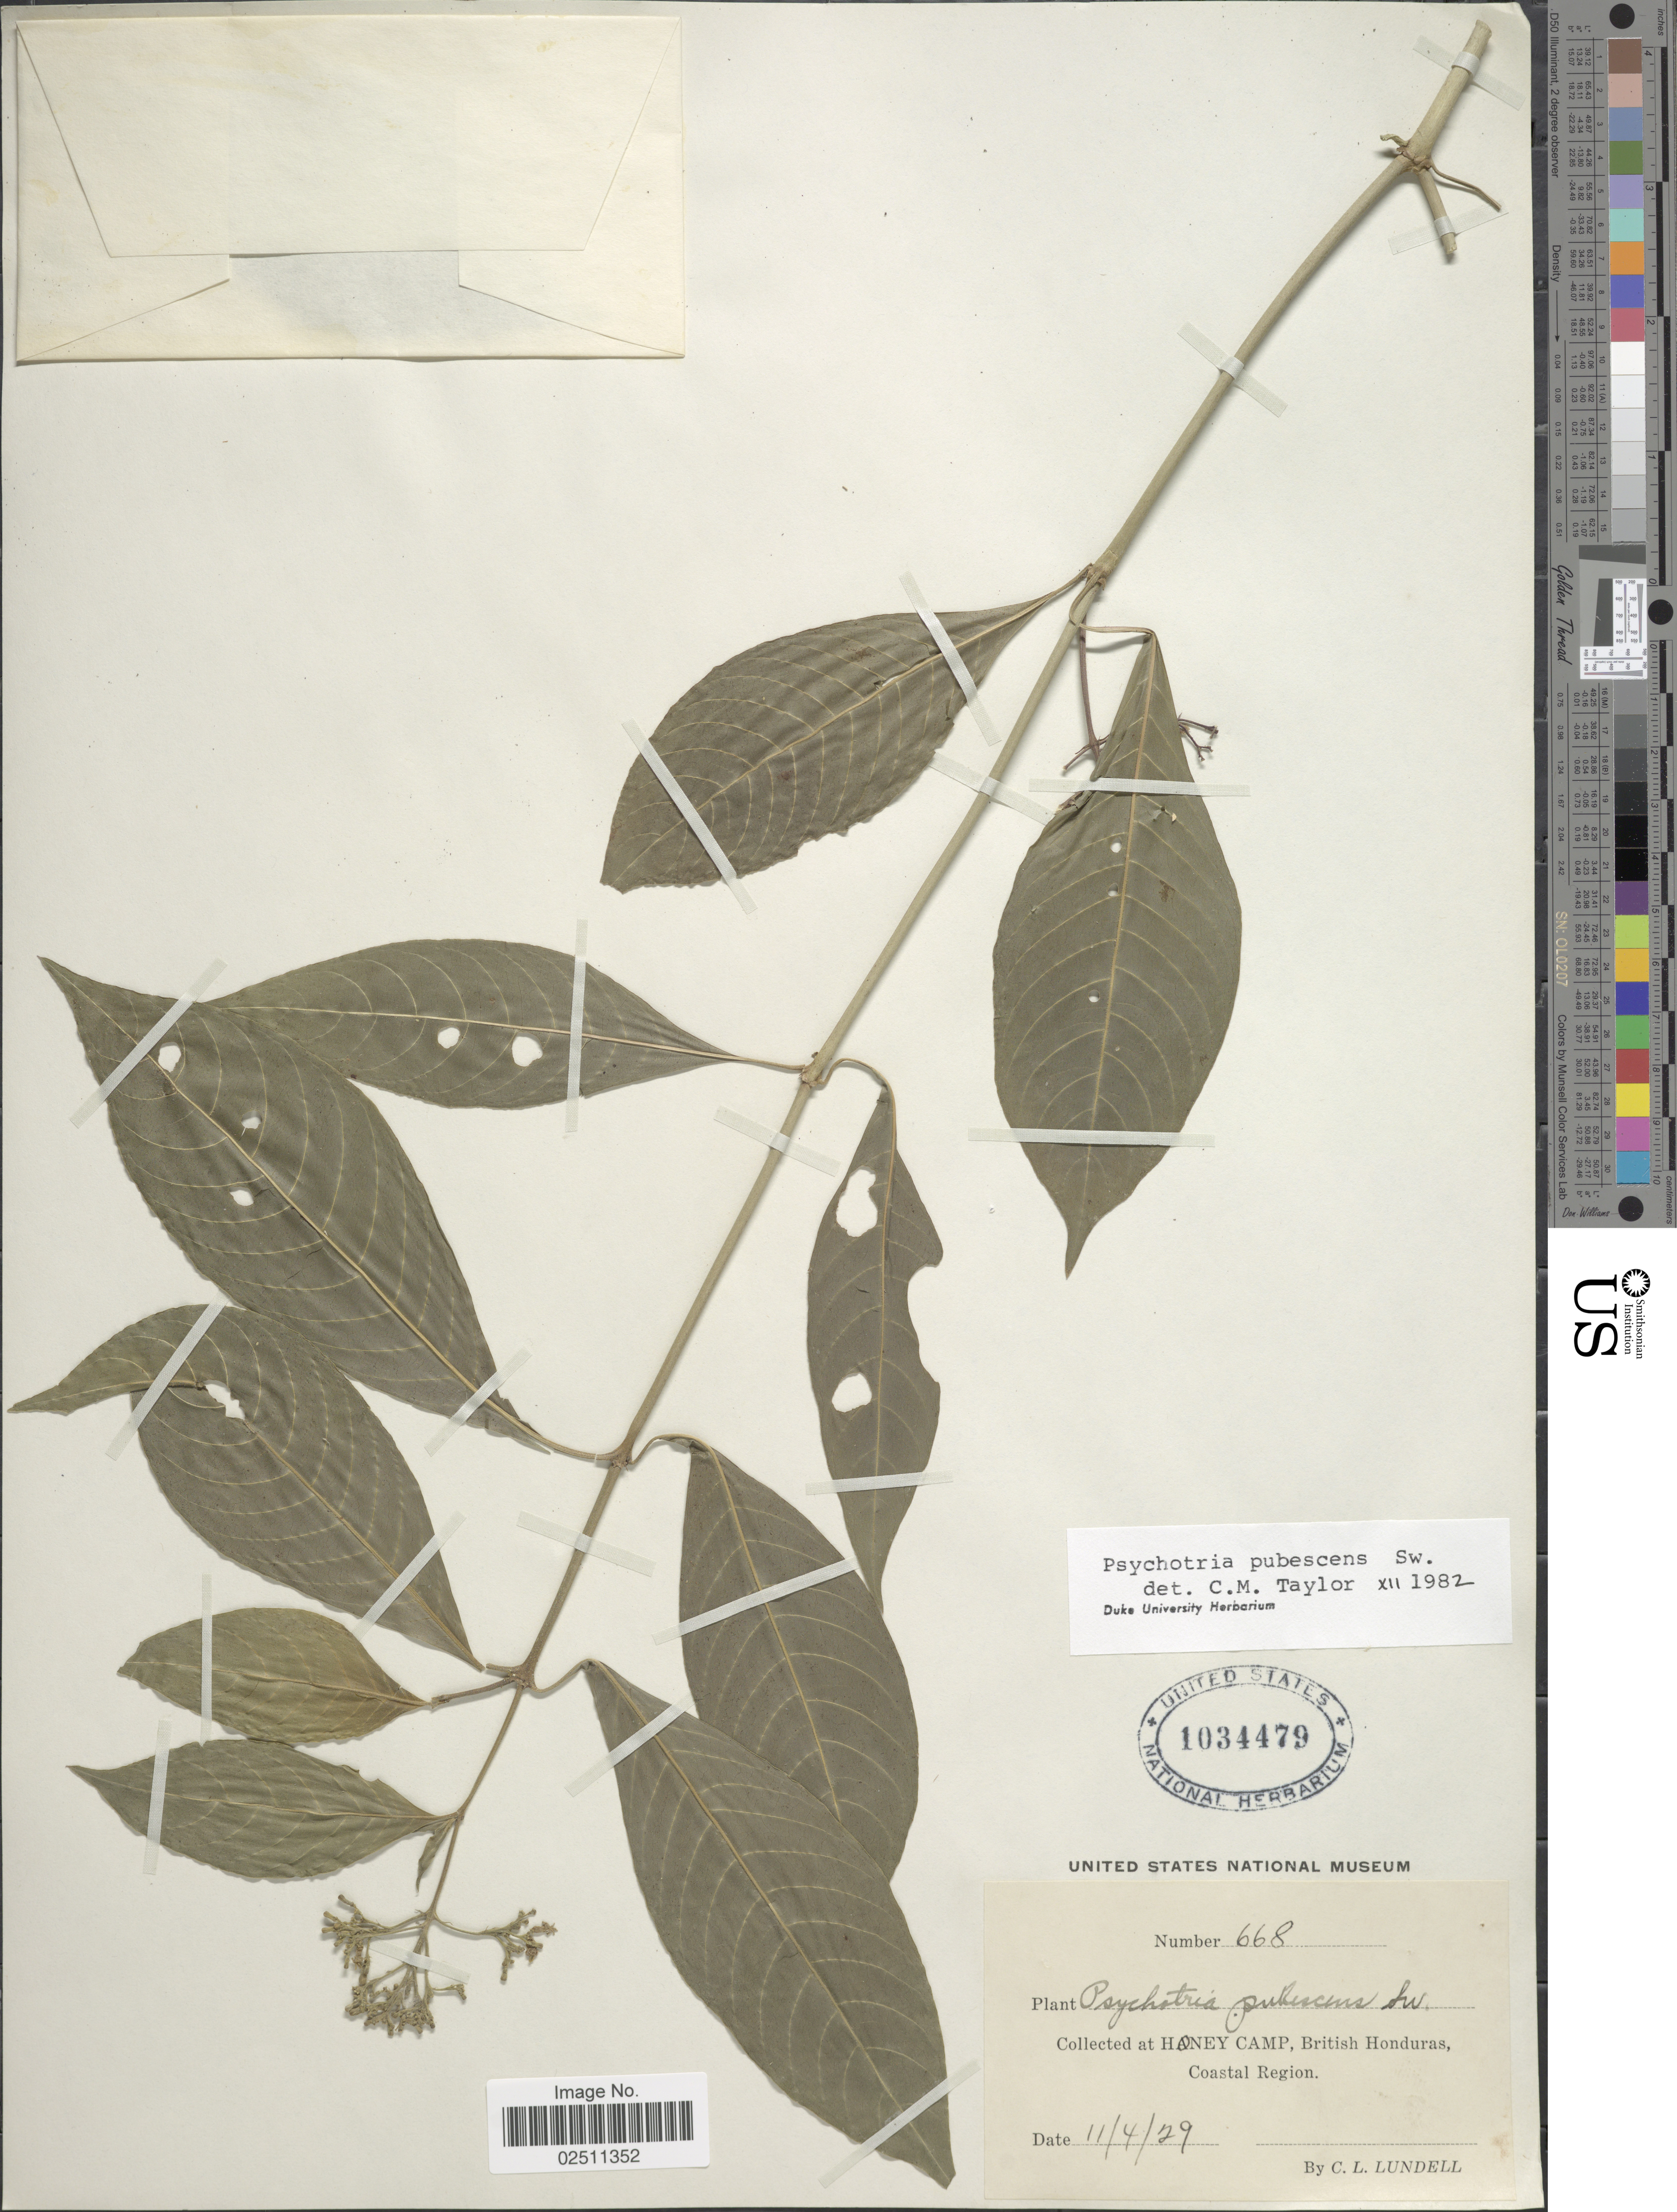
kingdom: Plantae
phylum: Tracheophyta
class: Magnoliopsida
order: Gentianales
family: Rubiaceae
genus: Psychotria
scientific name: Psychotria pubescens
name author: Sw.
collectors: C. L. Lundell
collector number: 668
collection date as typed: Transcribed d/m/y: 11/4/29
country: Belize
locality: Honey Camp, British Honduras, Coastal Region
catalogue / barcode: US 1034479